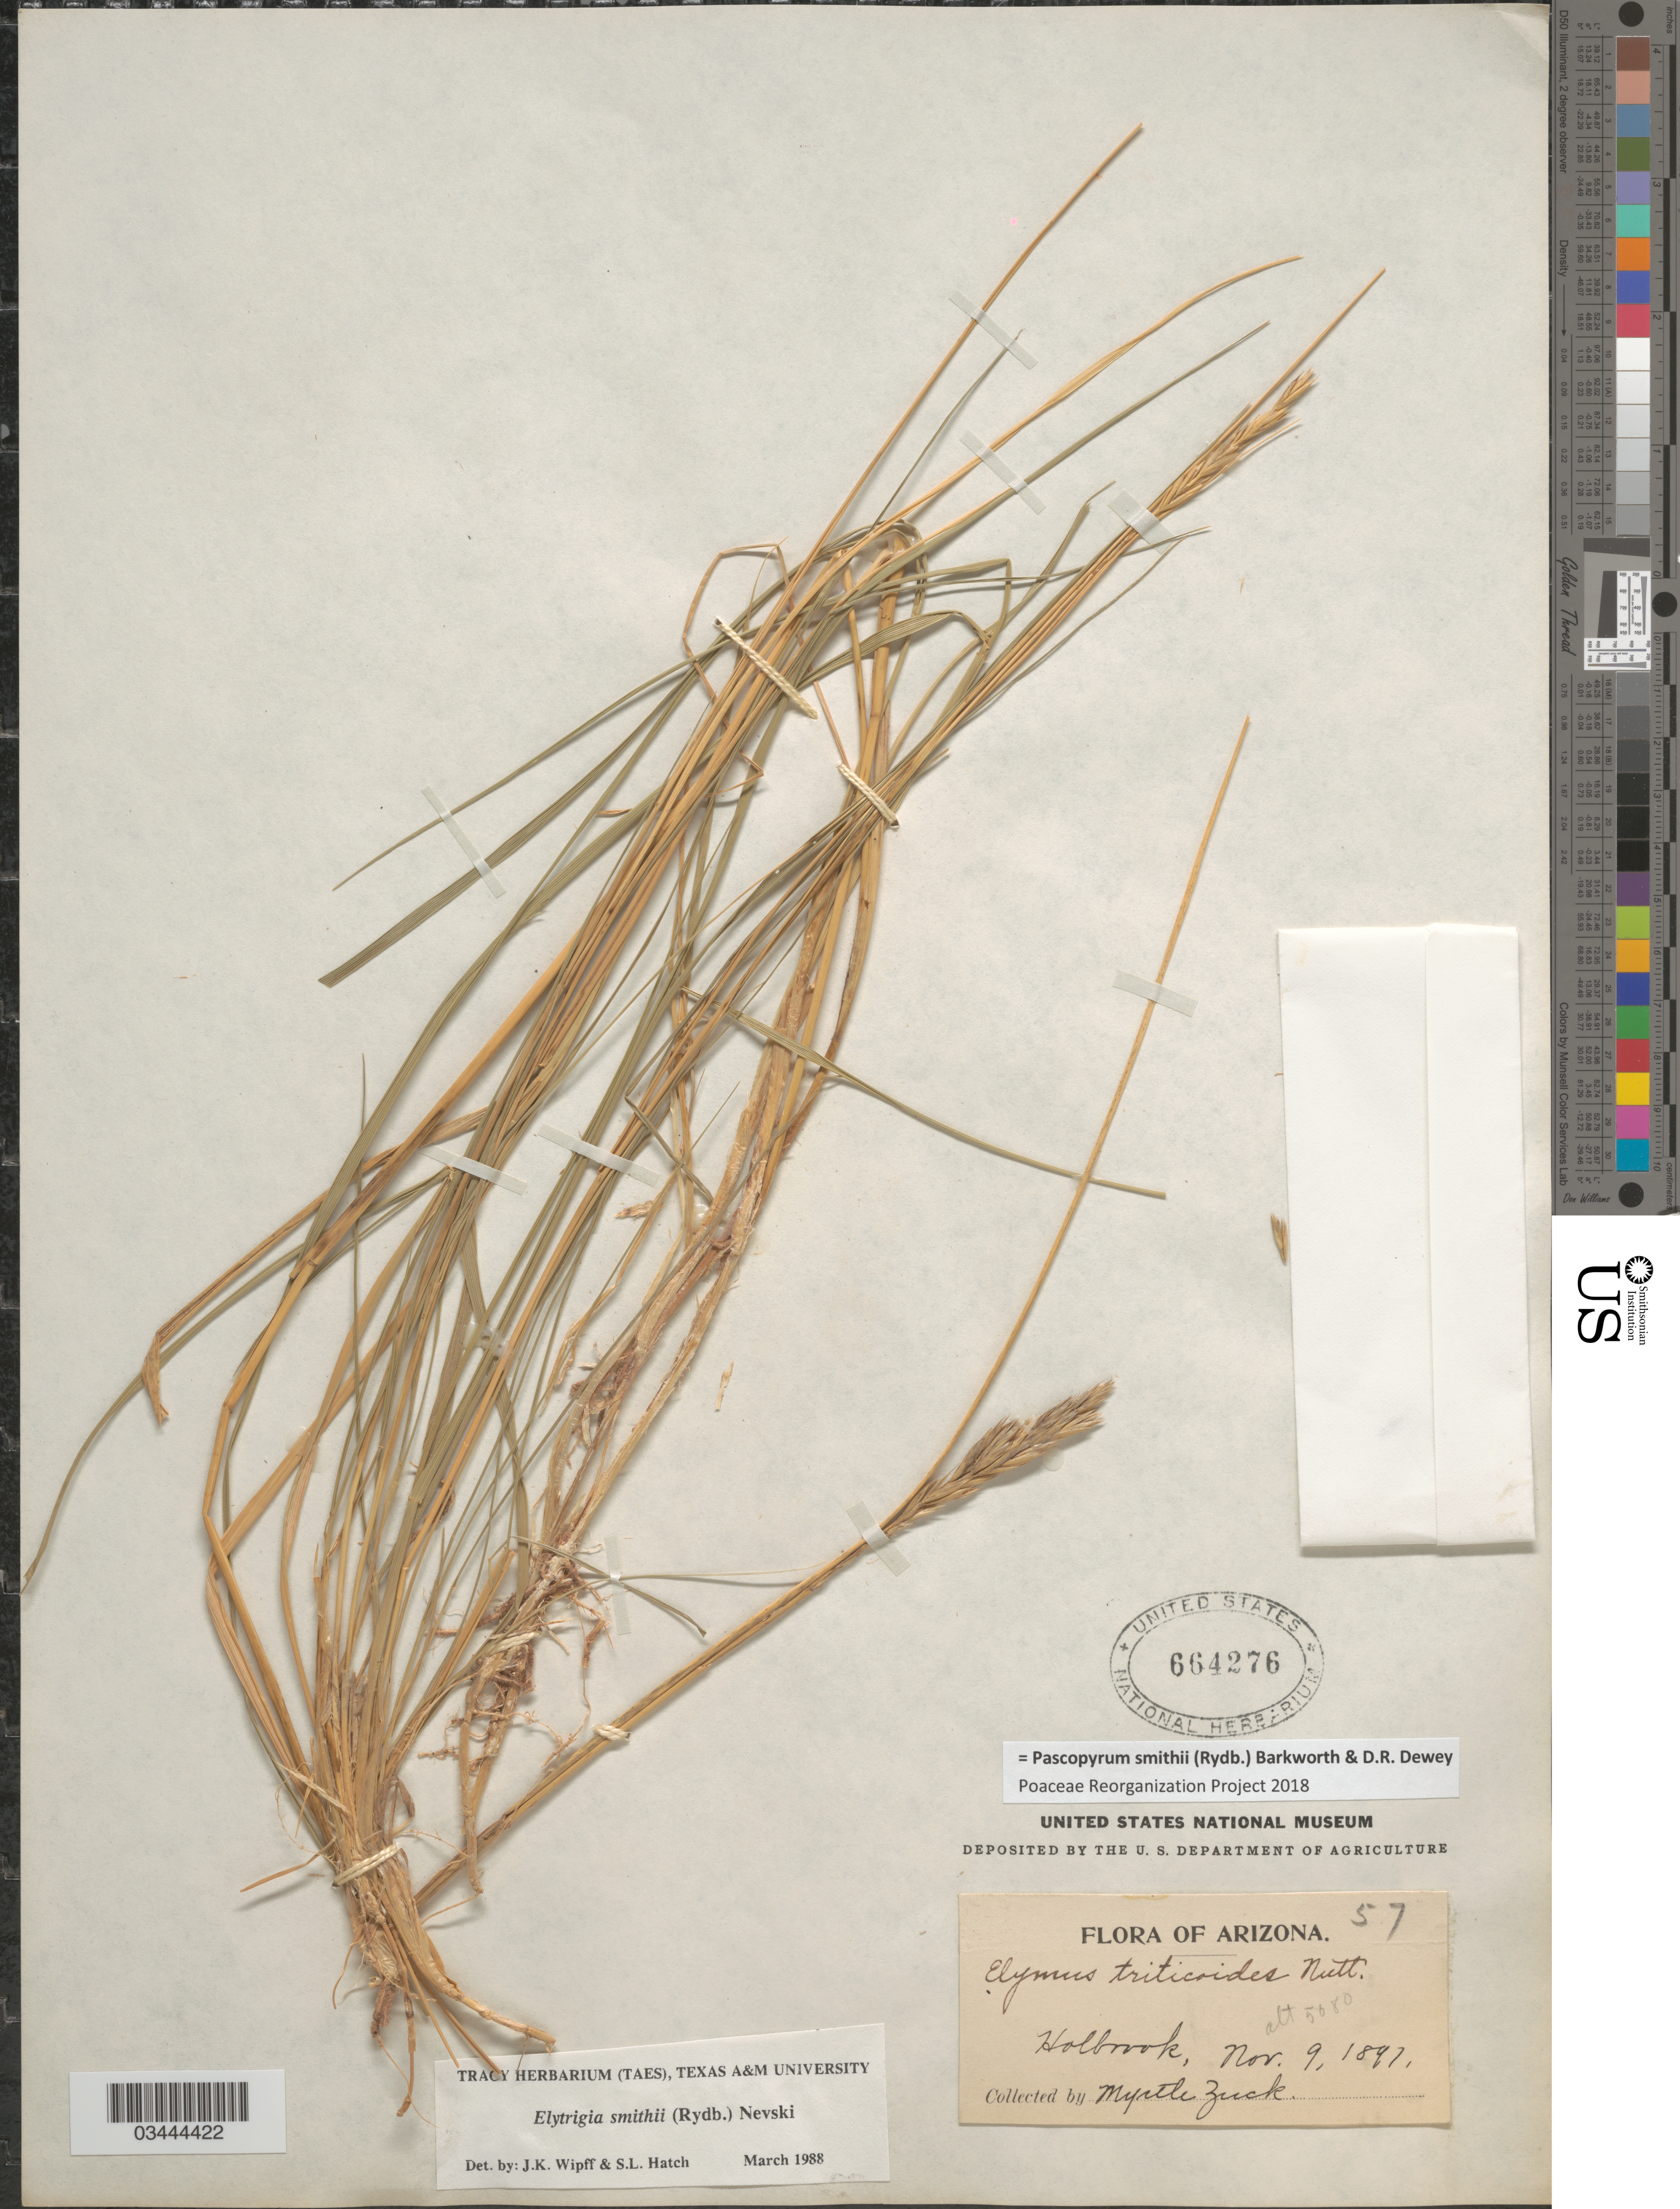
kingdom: Plantae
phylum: Tracheophyta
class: Liliopsida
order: Poales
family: Poaceae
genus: Pascopyrum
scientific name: Pascopyrum smithii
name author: (Rydb.) Barkworth & Dewey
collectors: M. Zuck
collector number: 57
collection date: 1897-11-09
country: United States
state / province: Arizona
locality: Holbrook.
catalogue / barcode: US 664276